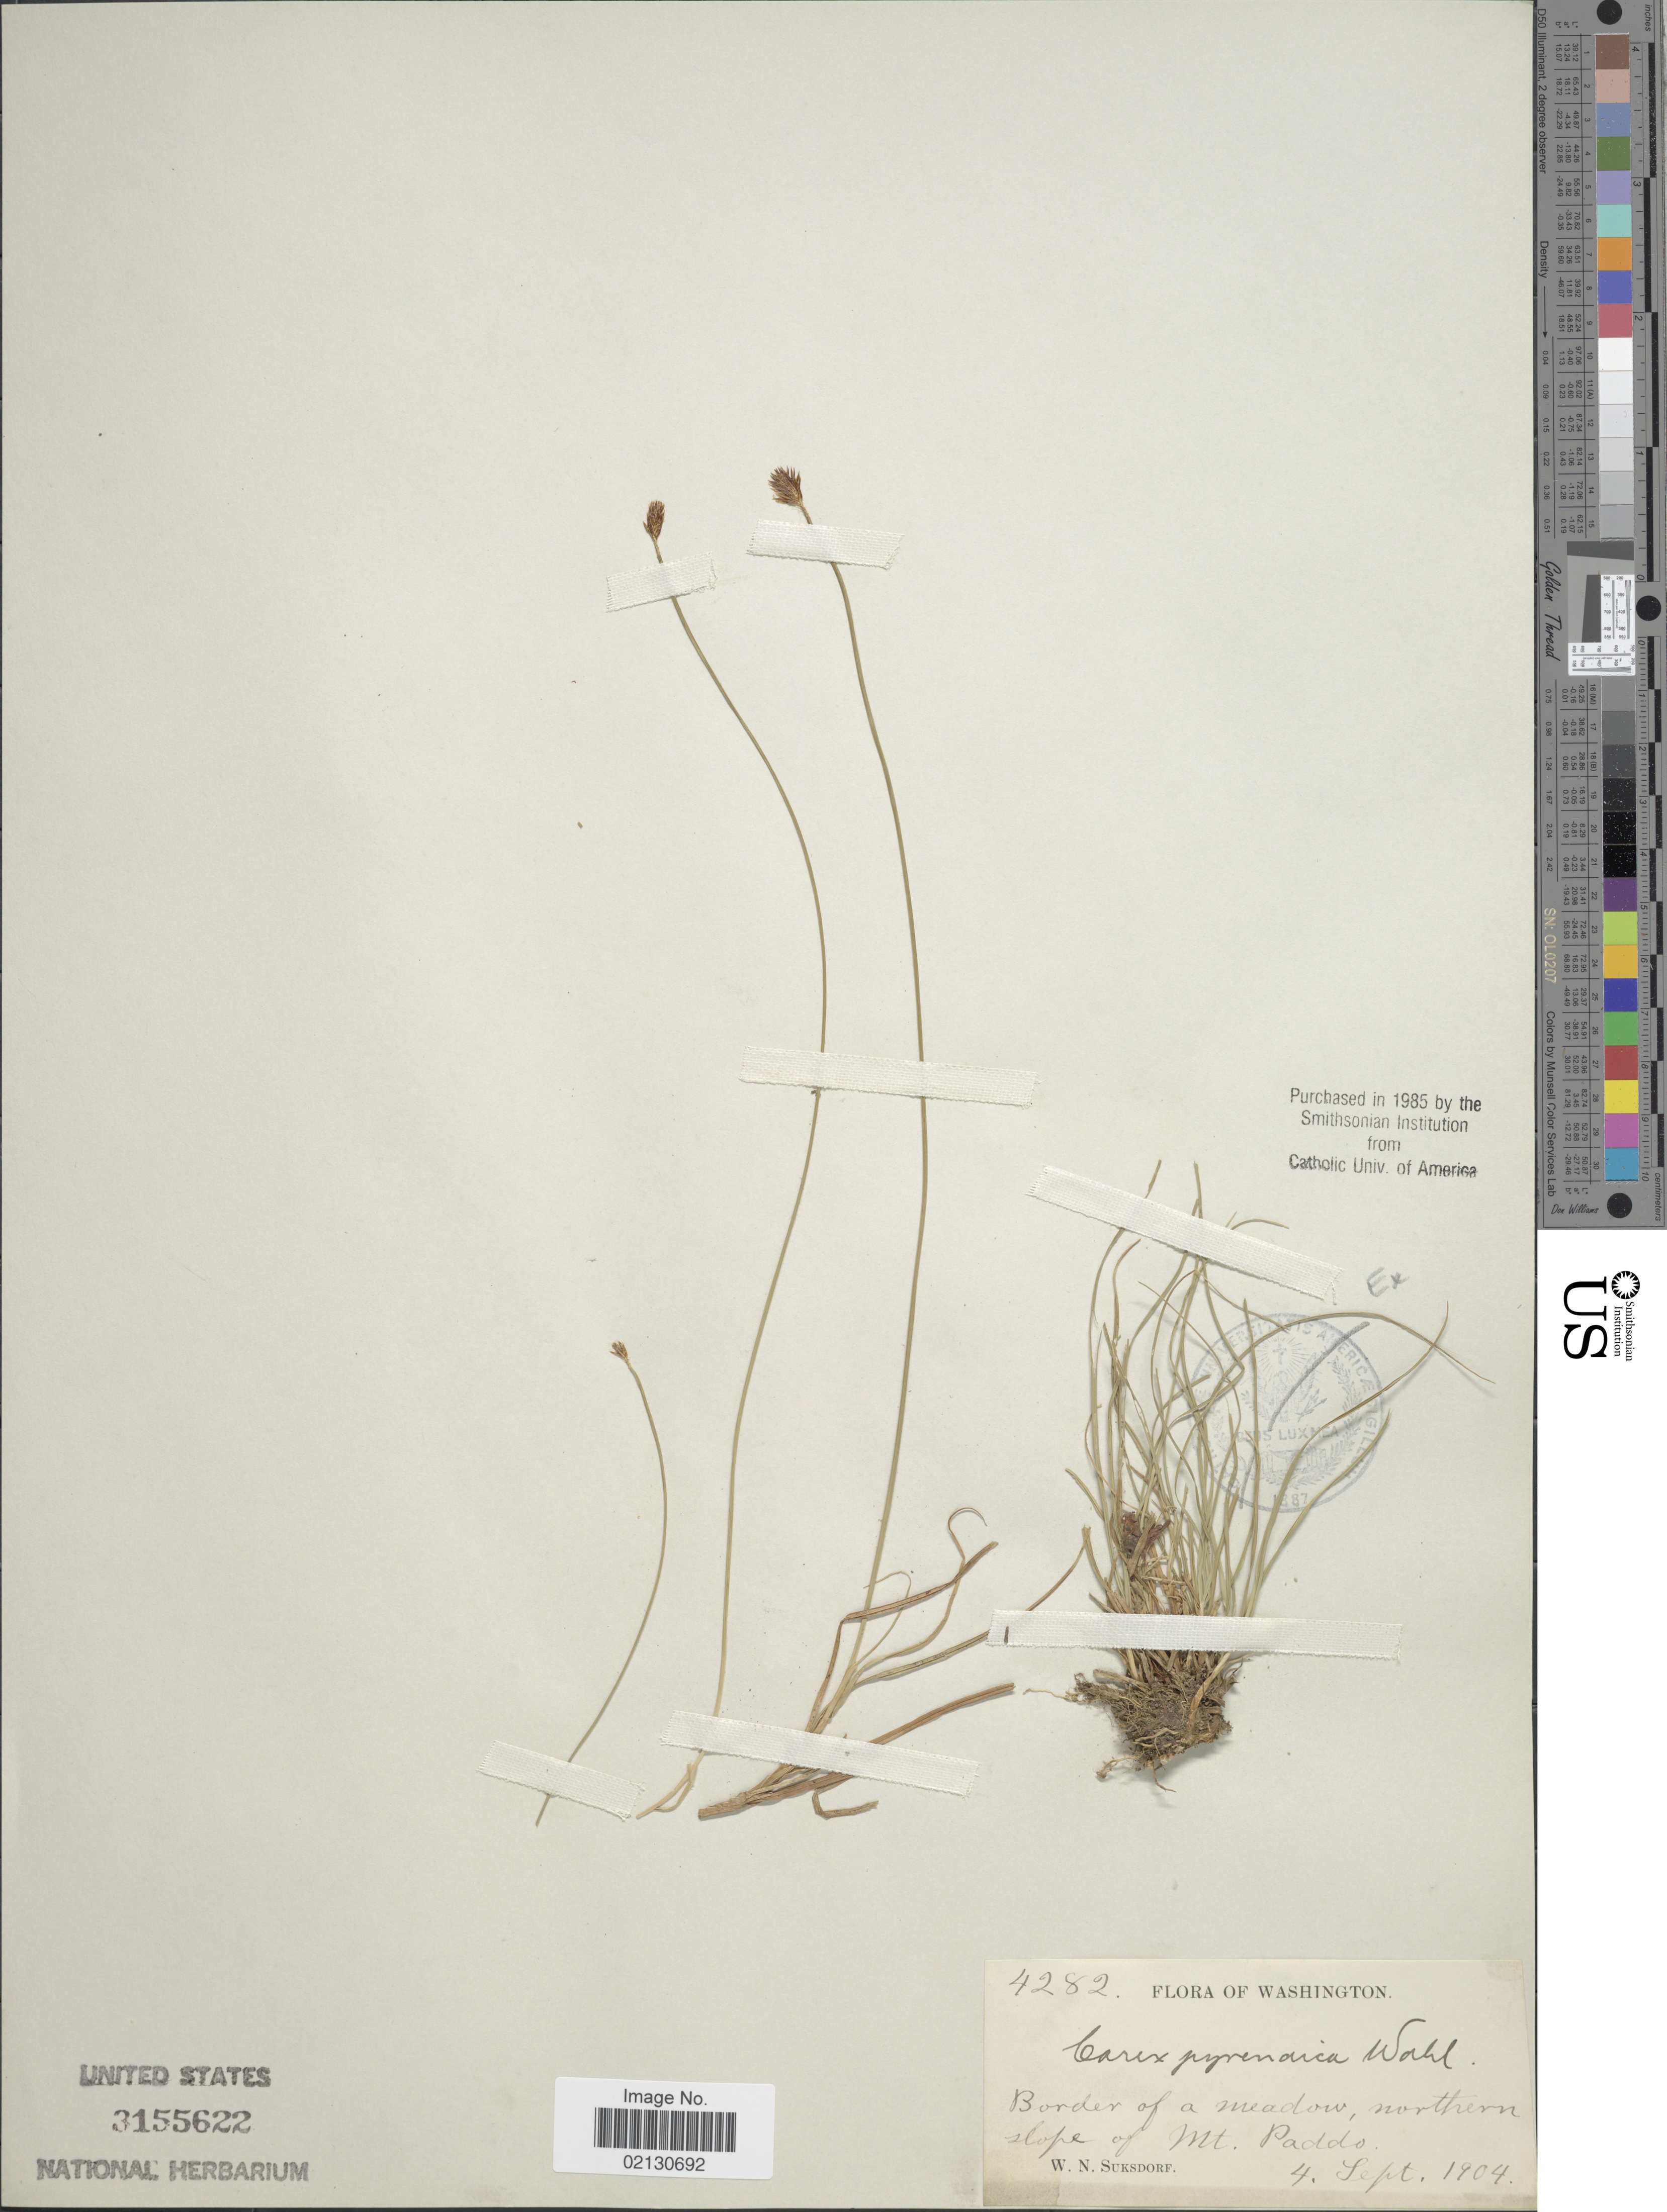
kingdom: Plantae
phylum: Tracheophyta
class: Liliopsida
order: Poales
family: Cyperaceae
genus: Carex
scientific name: Carex micropoda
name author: C.A. Mey.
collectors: W. N. Suksdorf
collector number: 4282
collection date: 1904-09-04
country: United States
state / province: Washington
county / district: Skamania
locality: Northern slope of Mt. Paddo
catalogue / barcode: US 3155622